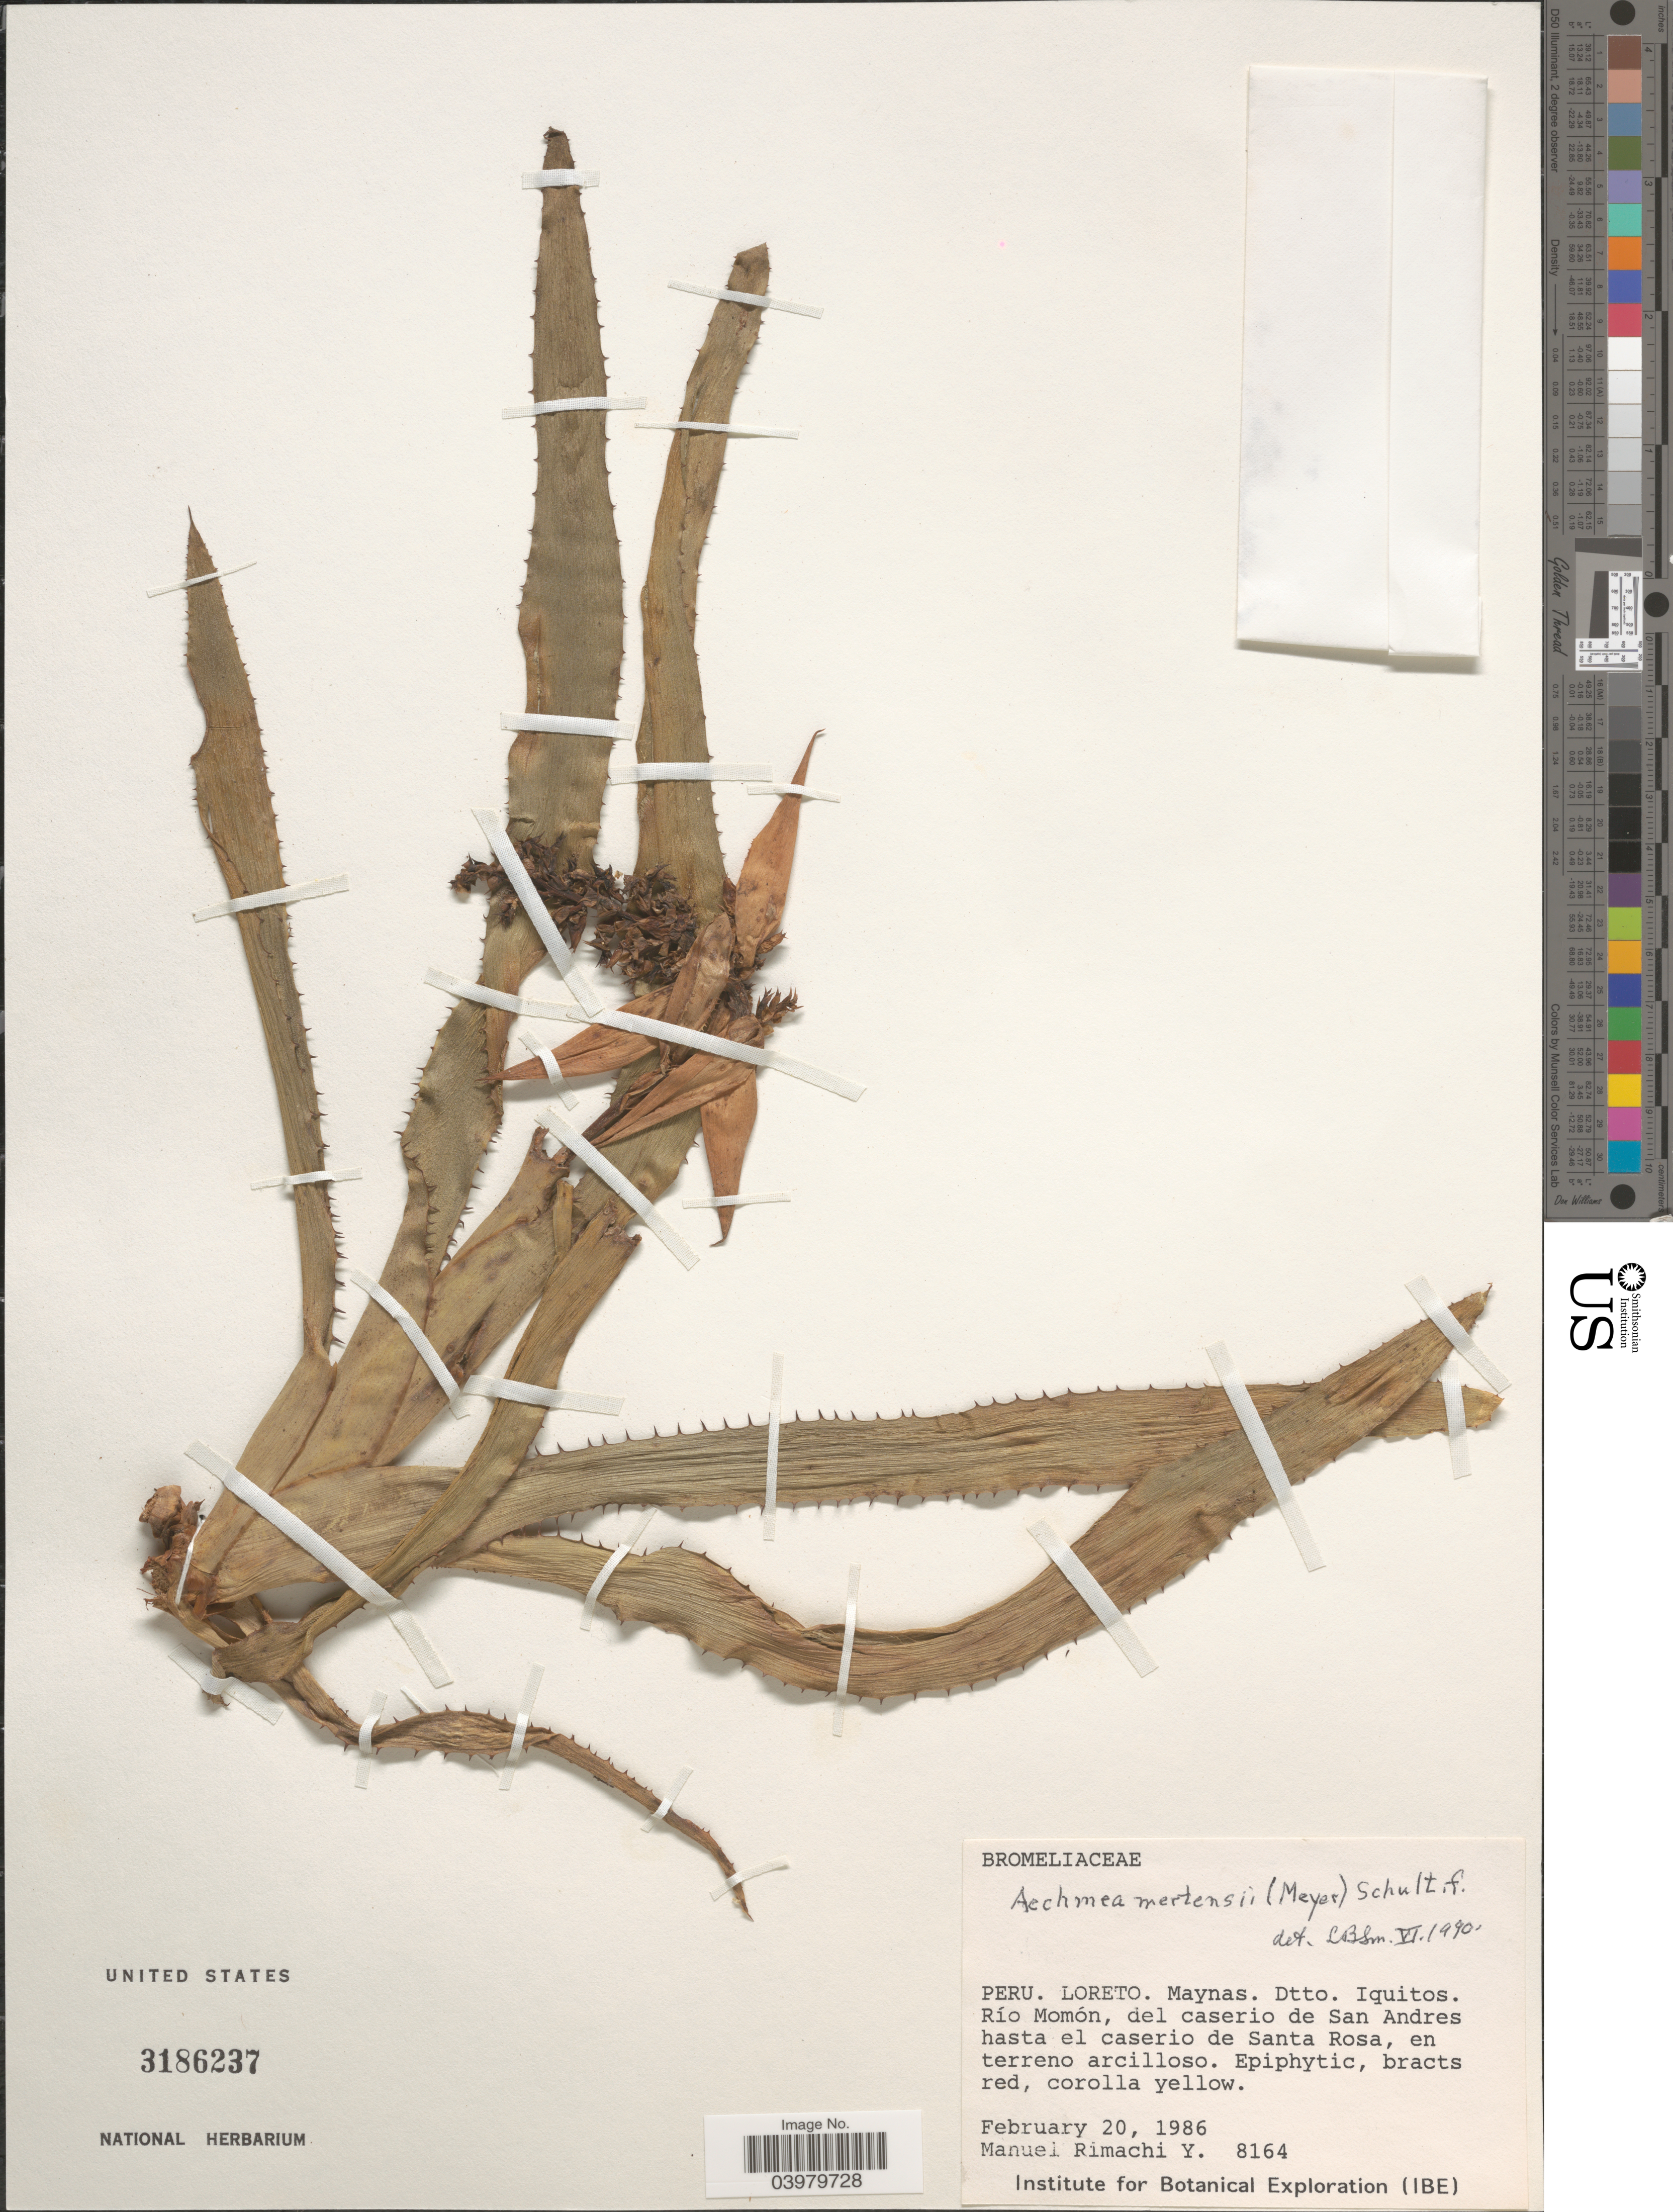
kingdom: Plantae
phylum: Tracheophyta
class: Liliopsida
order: Poales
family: Bromeliaceae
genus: Aechmea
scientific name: Aechmea mertensii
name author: (G. Mey.) Schult. & Schult. f.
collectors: M. Rimachi Y.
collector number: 8164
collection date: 1986-02-20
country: Peru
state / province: Loreto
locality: Maynas. Dtto. Iquitos. Río Momón, del caserio de San Andres hasta el caserio de Santa Rosa, en terreno arcilloso.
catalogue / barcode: US 3186237